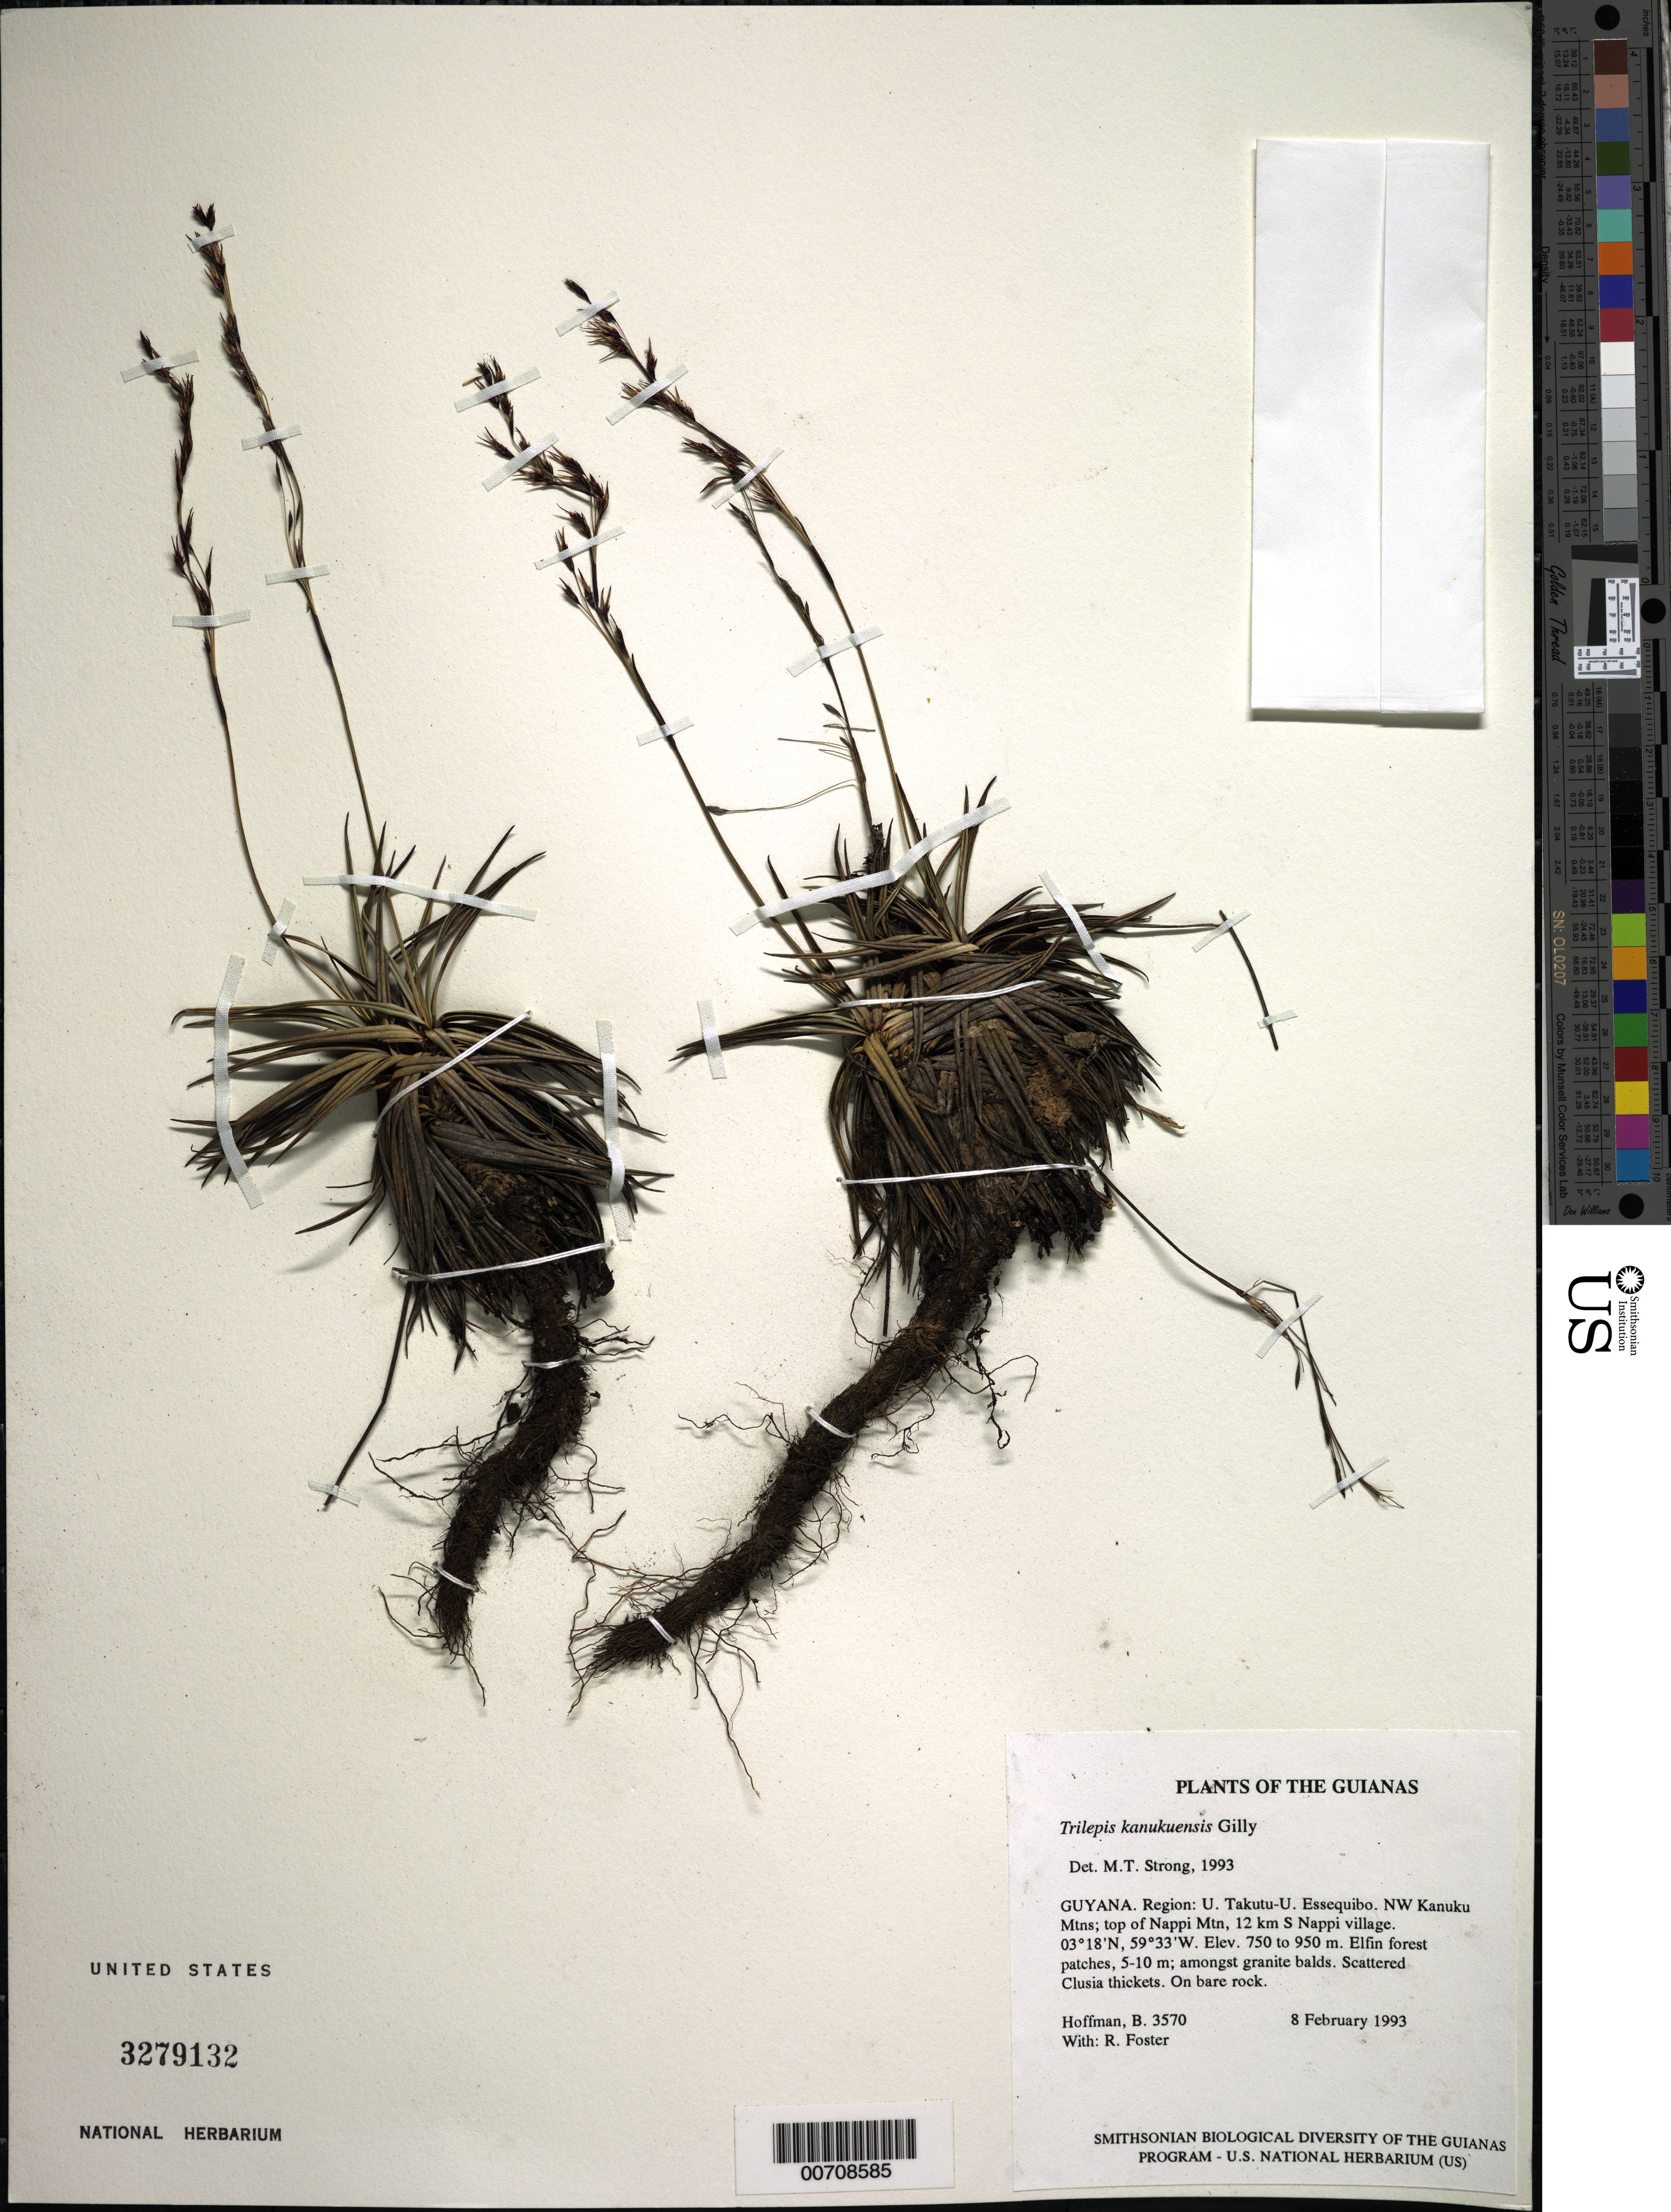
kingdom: Plantae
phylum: Tracheophyta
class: Liliopsida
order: Poales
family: Cyperaceae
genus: Trilepis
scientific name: Trilepis kanukuensis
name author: Gilly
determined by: Strong, M. T., (US), Smithsonian Institution - National Museum of Natural History (UNITED STATES)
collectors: B. Hoffman & R. Foster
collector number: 3570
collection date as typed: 8 February 1993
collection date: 1993-02-08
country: Guyana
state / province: U. Takutu-U. Essequibo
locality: NW Kanuku Mountains; top of Nappi Mountain, 12 km S of Nappi village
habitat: Elfin forest patches, 5-10 m; amongst granite balds. Scattered Clusia thickets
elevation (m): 750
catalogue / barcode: US 3279132